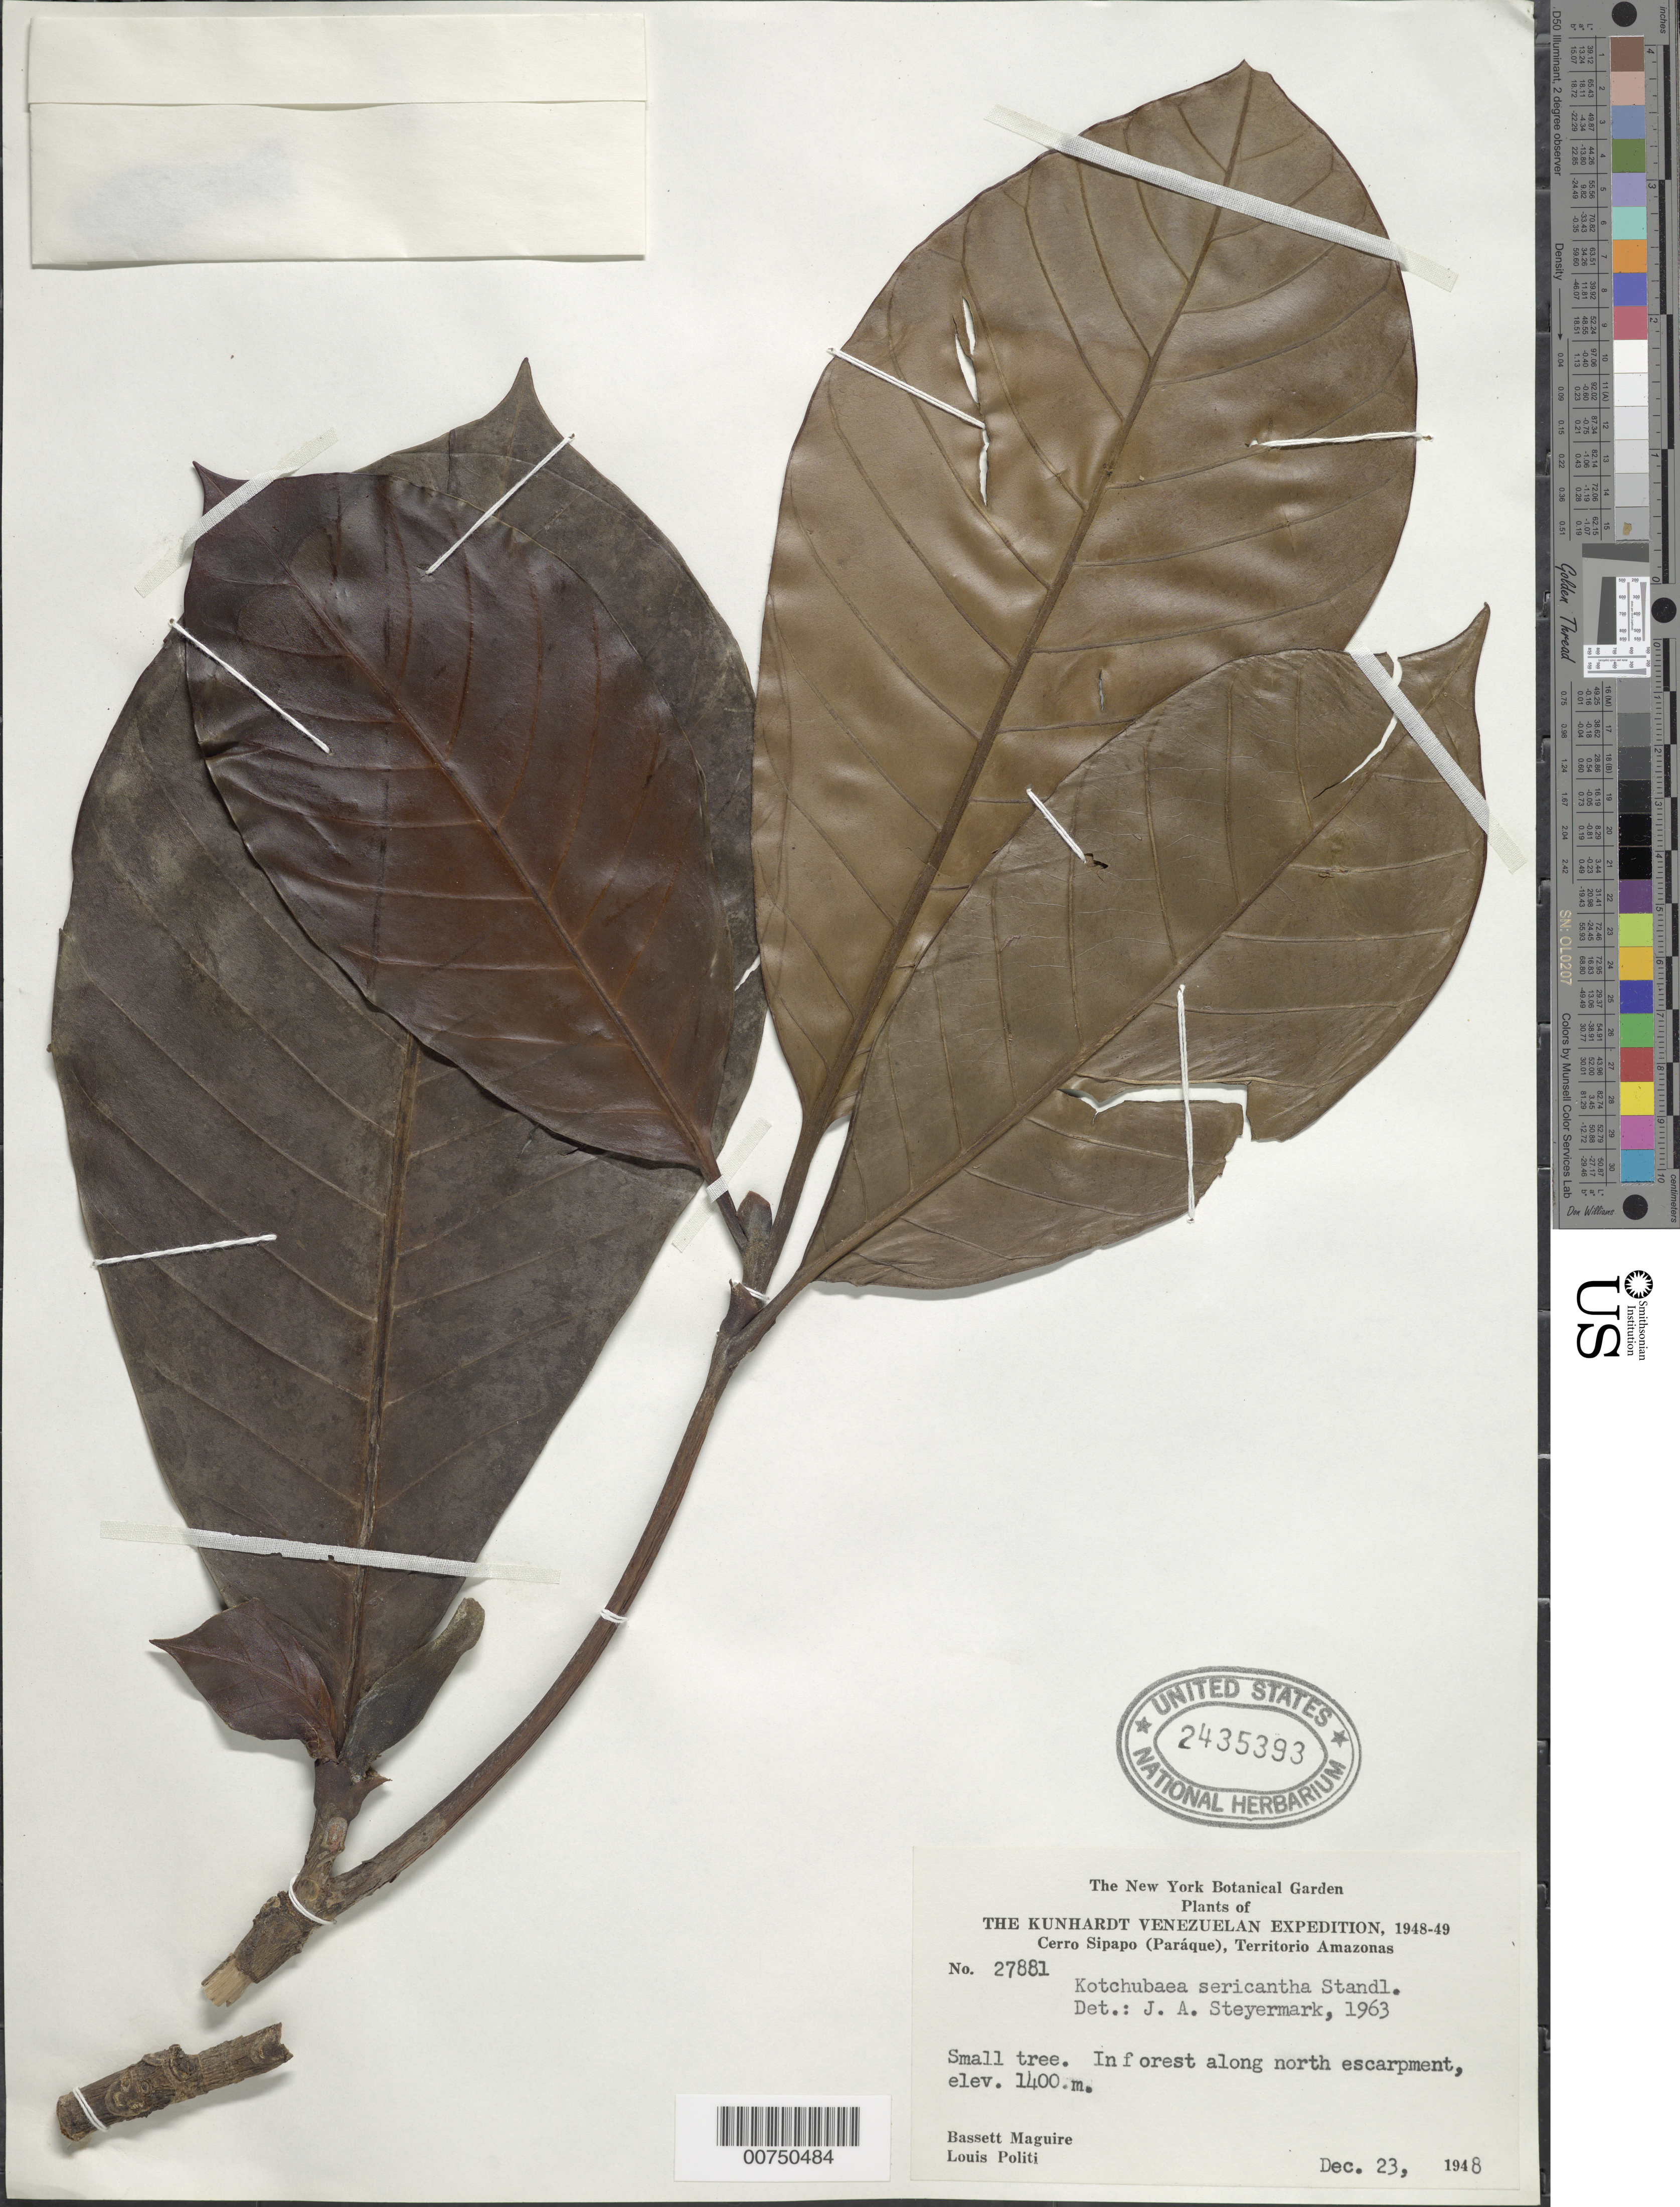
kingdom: Plantae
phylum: Tracheophyta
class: Magnoliopsida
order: Gentianales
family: Rubiaceae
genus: Kutchubaea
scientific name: Kutchubaea sericantha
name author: Standl.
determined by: Steyermark, Julian A., (VEN)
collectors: B. Maguire & L. Politi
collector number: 27881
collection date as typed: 23-Dec-48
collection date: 1948-12-23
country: Venezuela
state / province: Amazonas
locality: Cerro Sipapo (Paráque), North Escarpment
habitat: Forest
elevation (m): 1400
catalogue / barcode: US 2435393